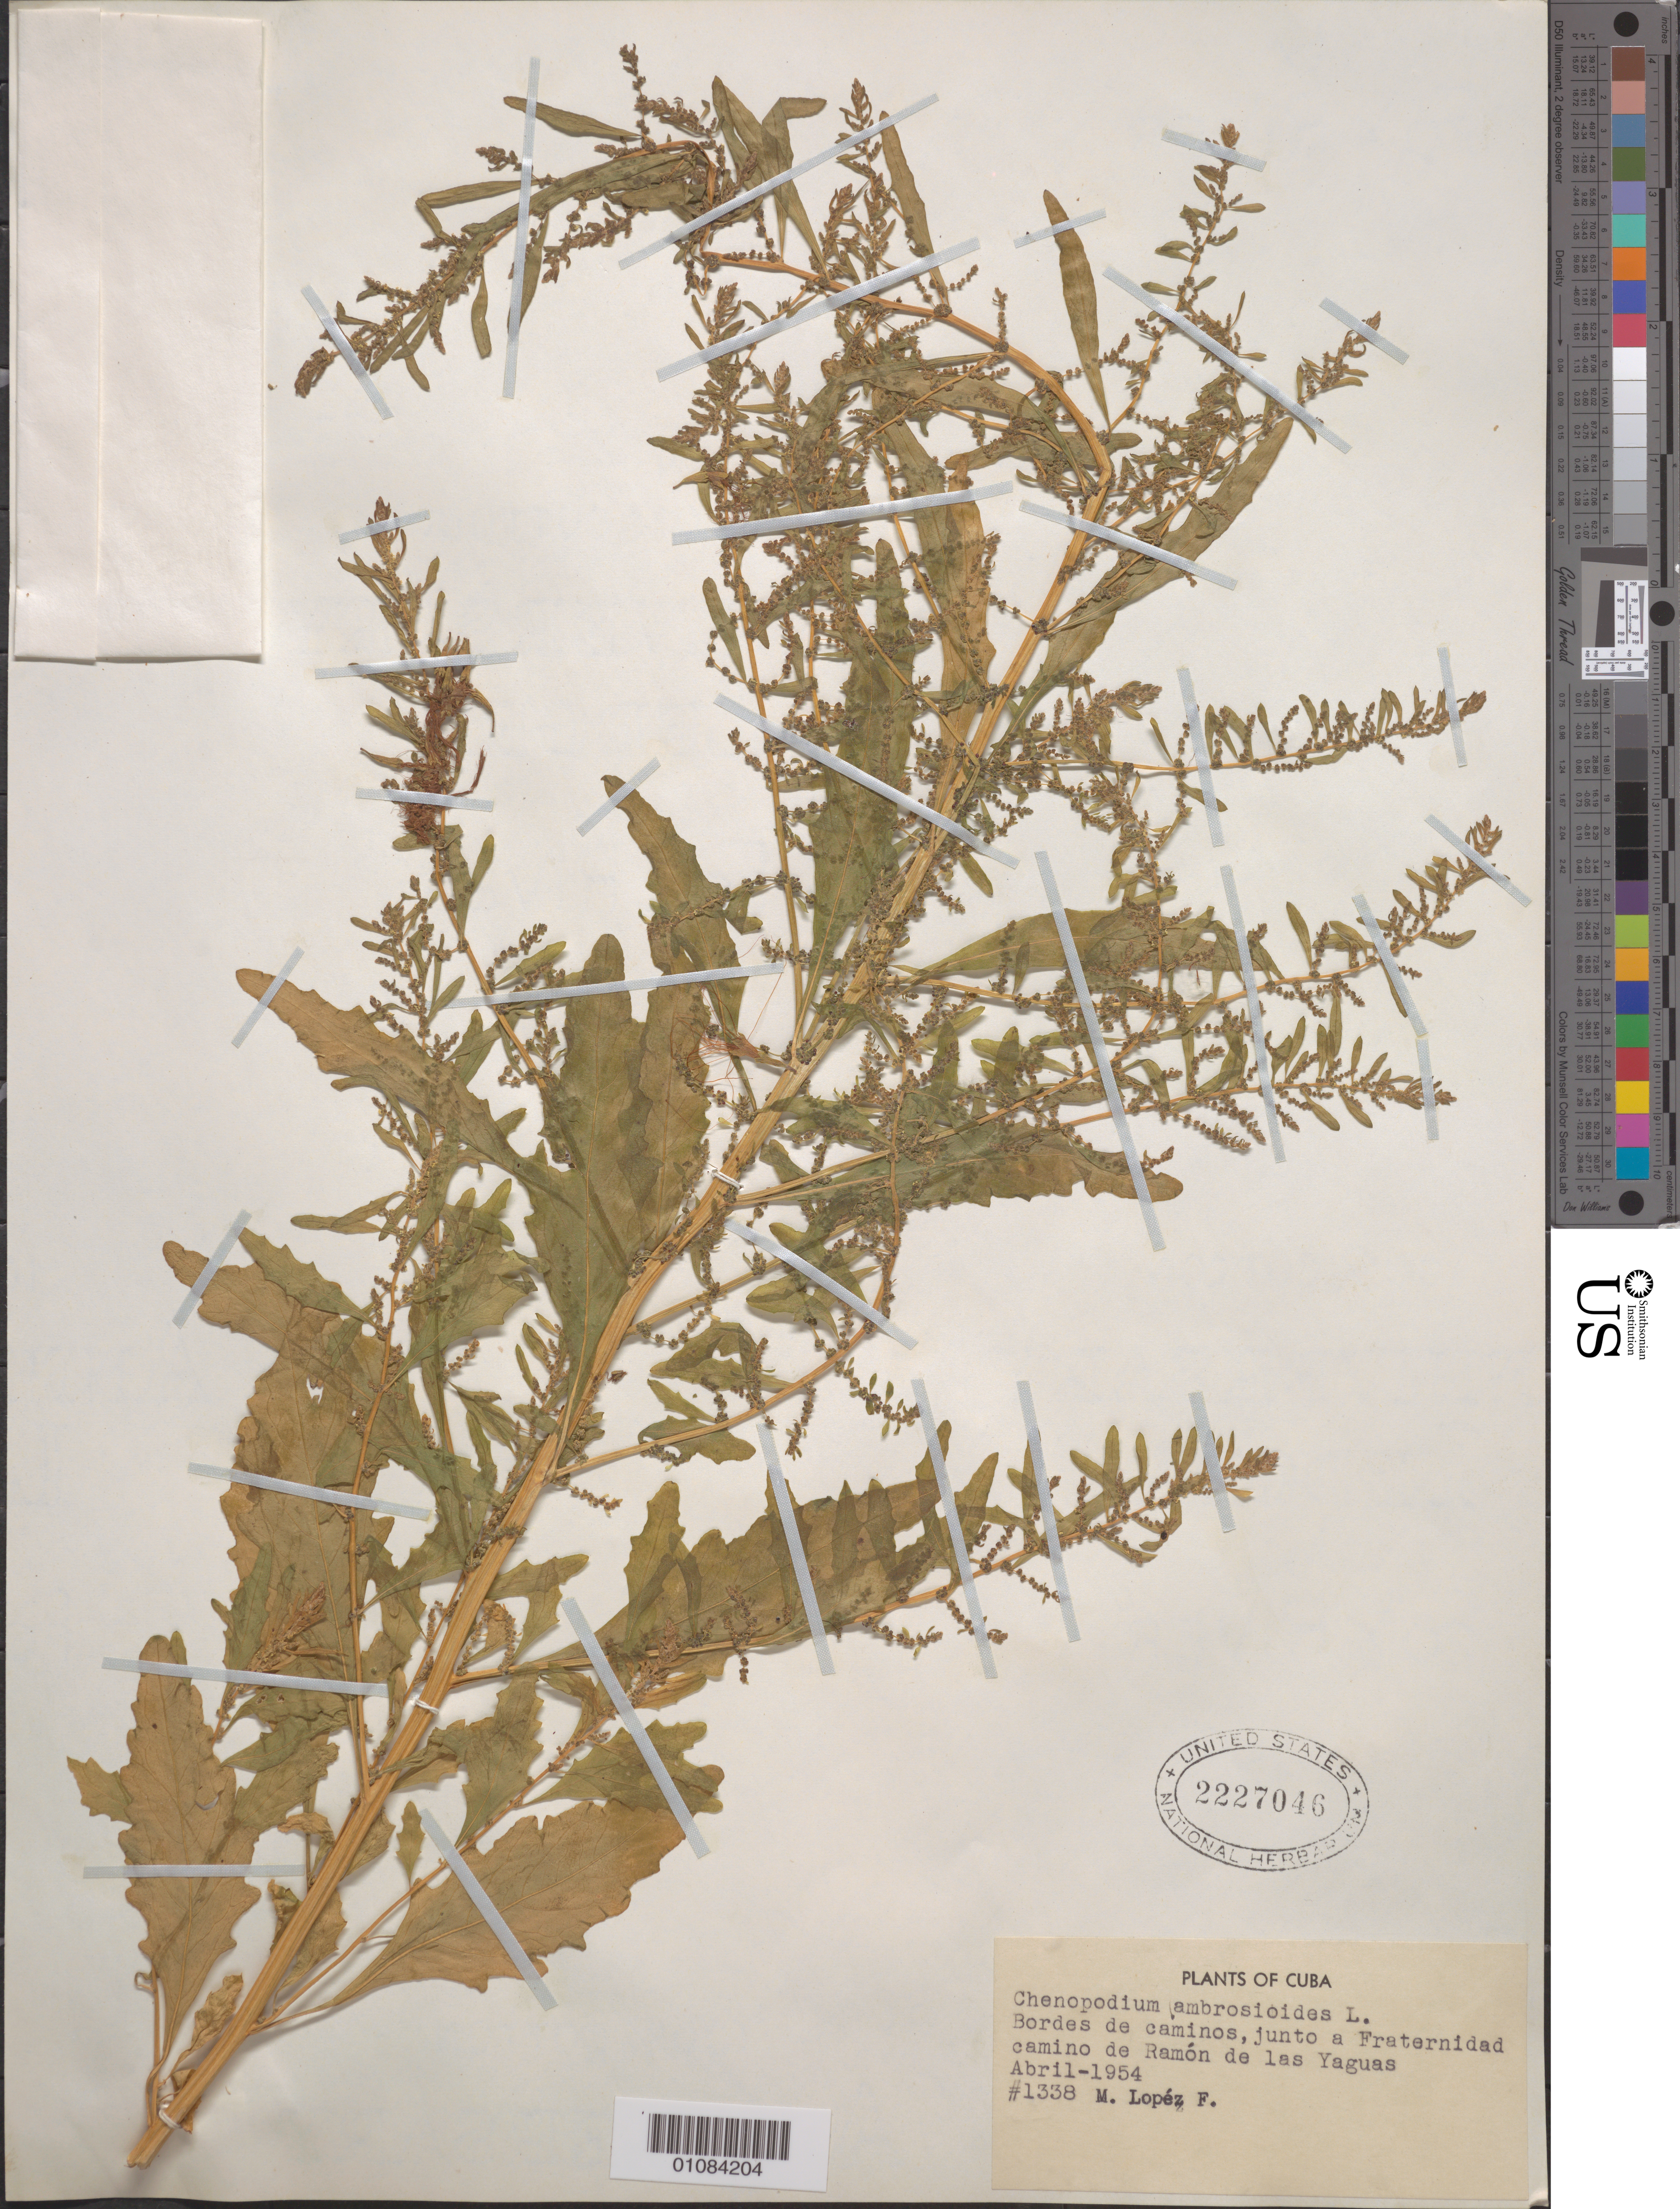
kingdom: Plantae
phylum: Tracheophyta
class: Magnoliopsida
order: Caryophyllales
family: Amaranthaceae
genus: Chenopodium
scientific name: Chenopodium ambrosioides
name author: L.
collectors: M. López Figueiras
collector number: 1338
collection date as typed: Apr 1954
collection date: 1954-04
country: Cuba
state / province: Guantánamo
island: Cuba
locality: Bordes de caminos, junto a Fraternidad camino de Tamon de las Yaguas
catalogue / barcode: US 2227046